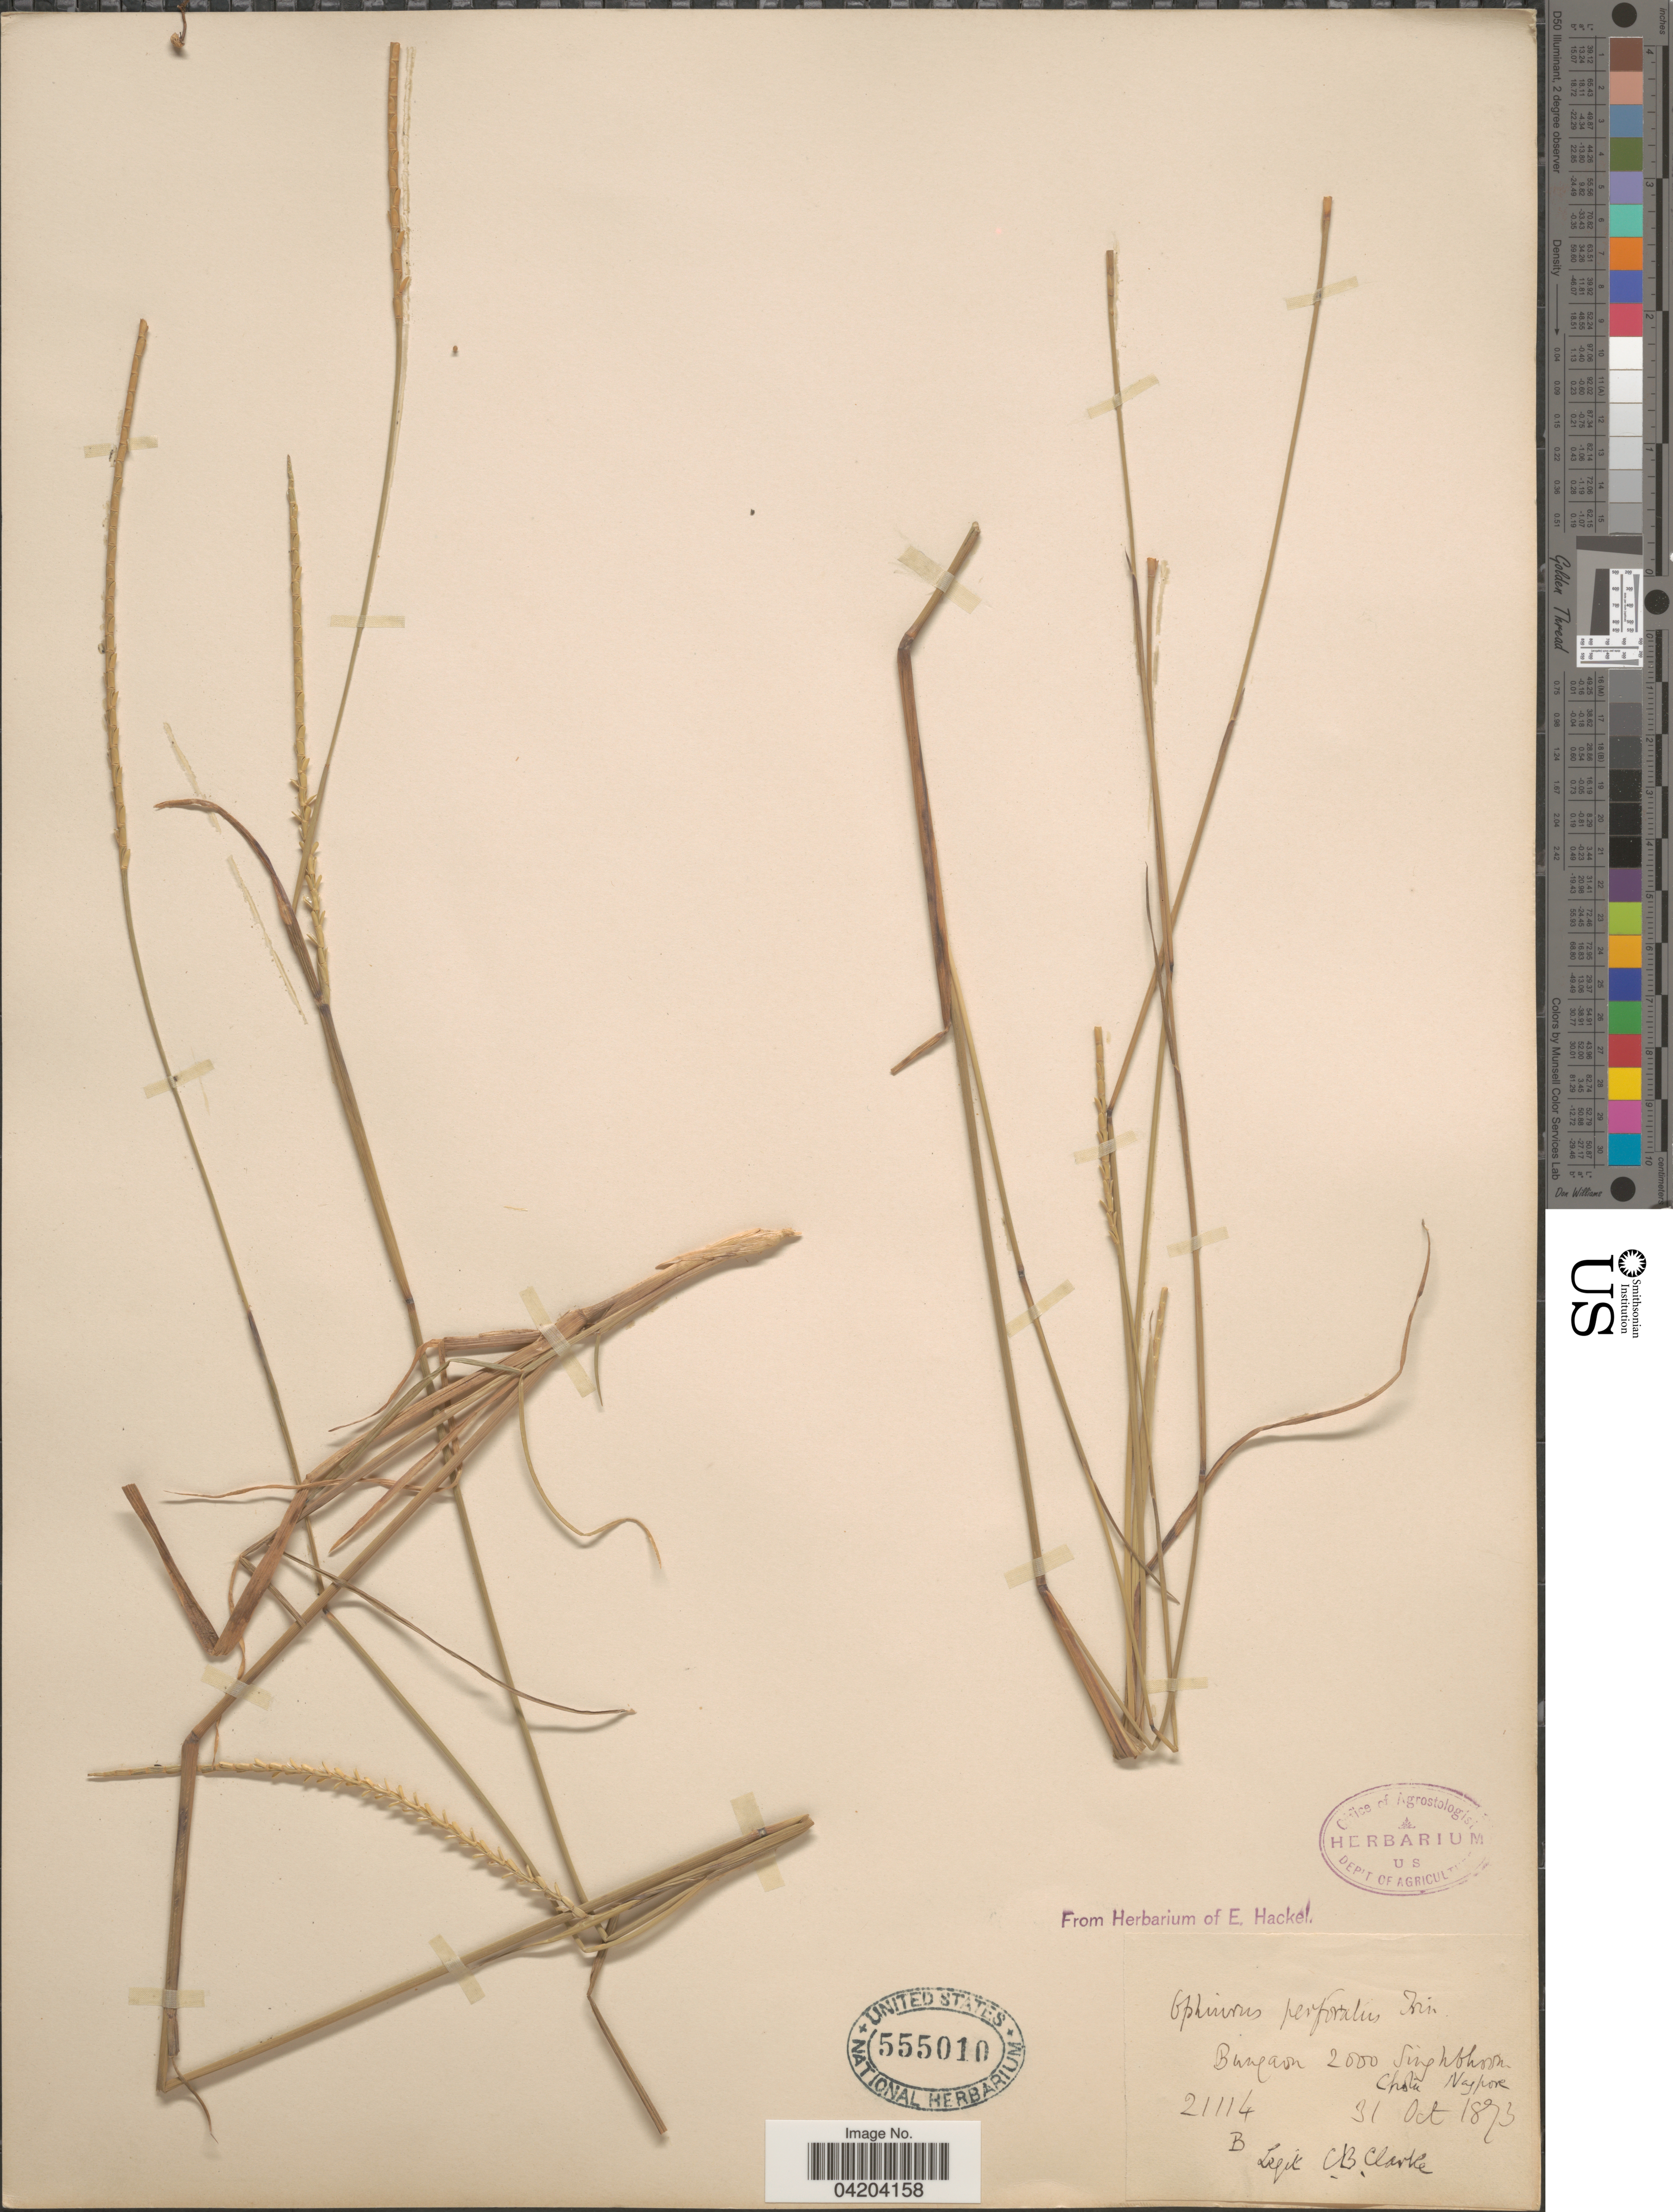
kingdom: Plantae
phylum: Tracheophyta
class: Liliopsida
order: Poales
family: Poaceae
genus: Mnesithea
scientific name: Mnesithea laevis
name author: (Retz.) Kunth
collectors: C. B. Clarke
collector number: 21114B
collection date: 1873-10-31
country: India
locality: Bungaon. Singhbhoom. Chota Nagpore.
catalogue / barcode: US 555010